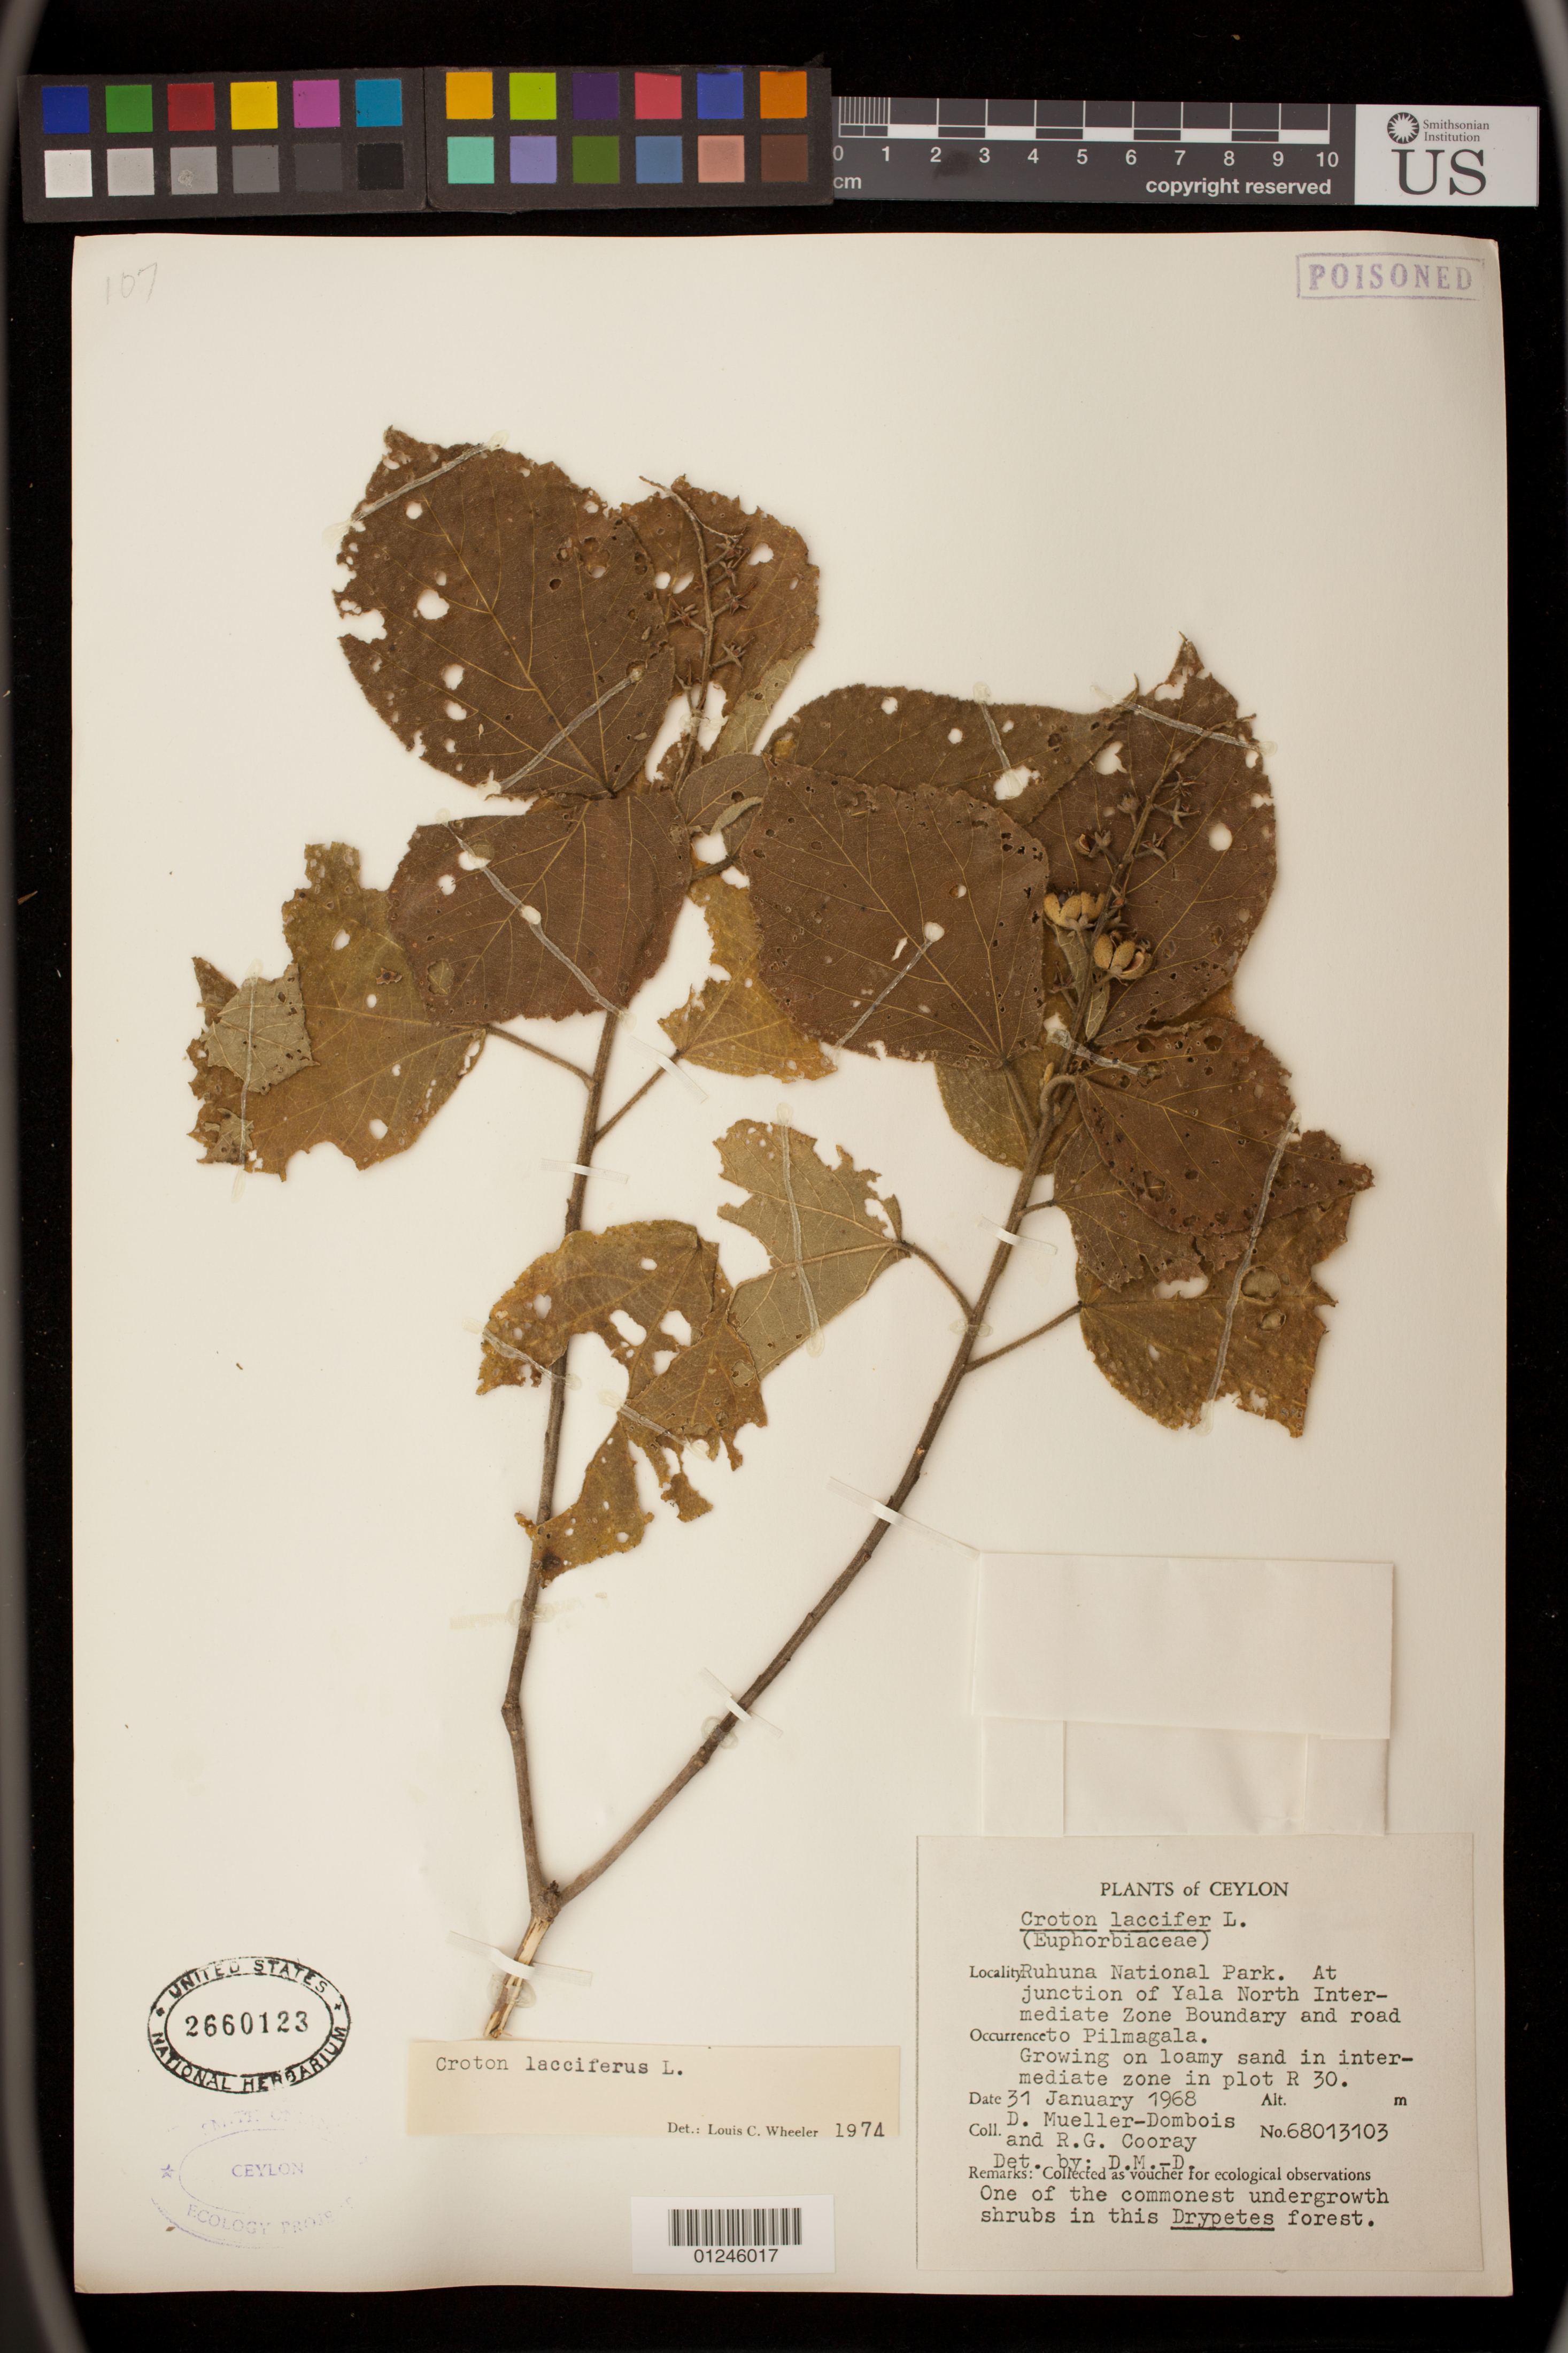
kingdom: Plantae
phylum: Tracheophyta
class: Magnoliopsida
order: Malpighiales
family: Euphorbiaceae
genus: Croton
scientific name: Croton lacciferus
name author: Blanco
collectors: D. Mueller-Dombois & R. Cooray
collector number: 68013103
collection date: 1968-01-31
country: Sri Lanka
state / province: Southern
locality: Ruhuna National Park. At junction of Yala North Intermediate Zone Boundary and road to Pilmagala. Growing on loamy sand in intermediate zone in plot R 30.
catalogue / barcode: US 2660123